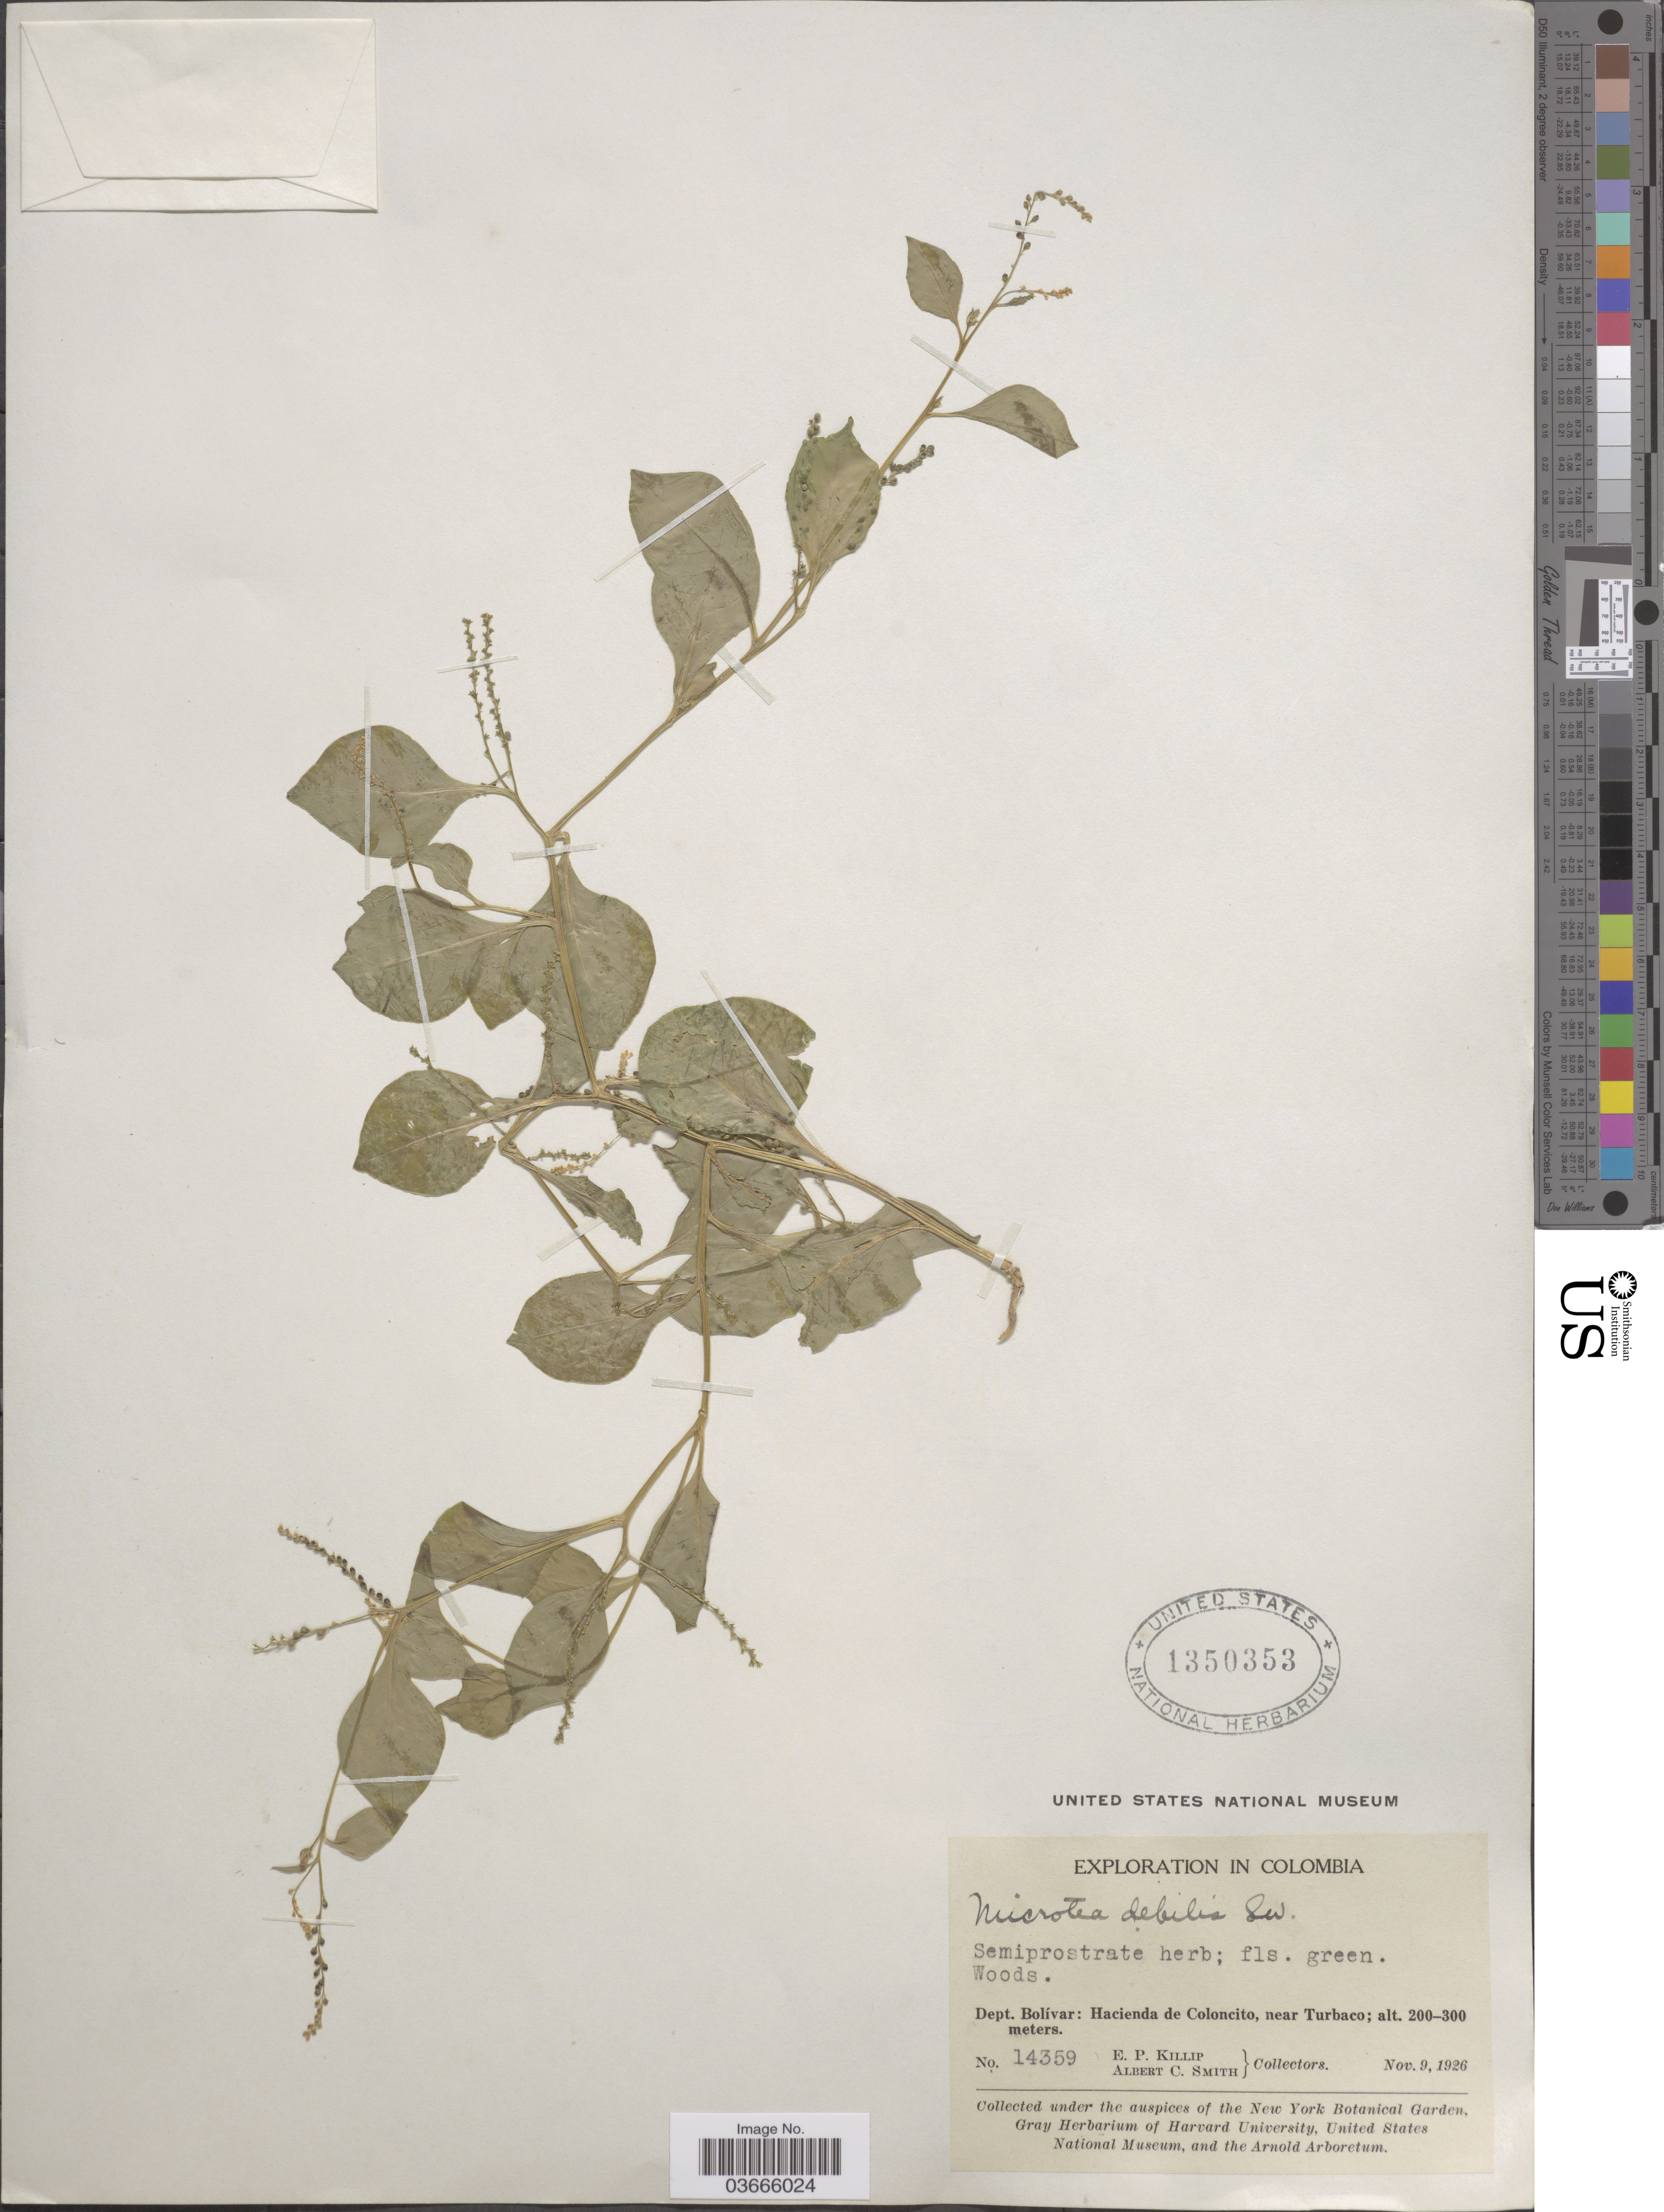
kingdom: Plantae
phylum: Tracheophyta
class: Magnoliopsida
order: Caryophyllales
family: Microteaceae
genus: Microtea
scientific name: Microtea debilis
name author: Sw.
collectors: E. P. Killip & A. C. Smith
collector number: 14359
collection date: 1926-11-09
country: Colombia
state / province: Bolívar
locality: Dept. Bolívar: Hacienda de Coloncito, near Turbaco.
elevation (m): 200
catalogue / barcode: US 1350353